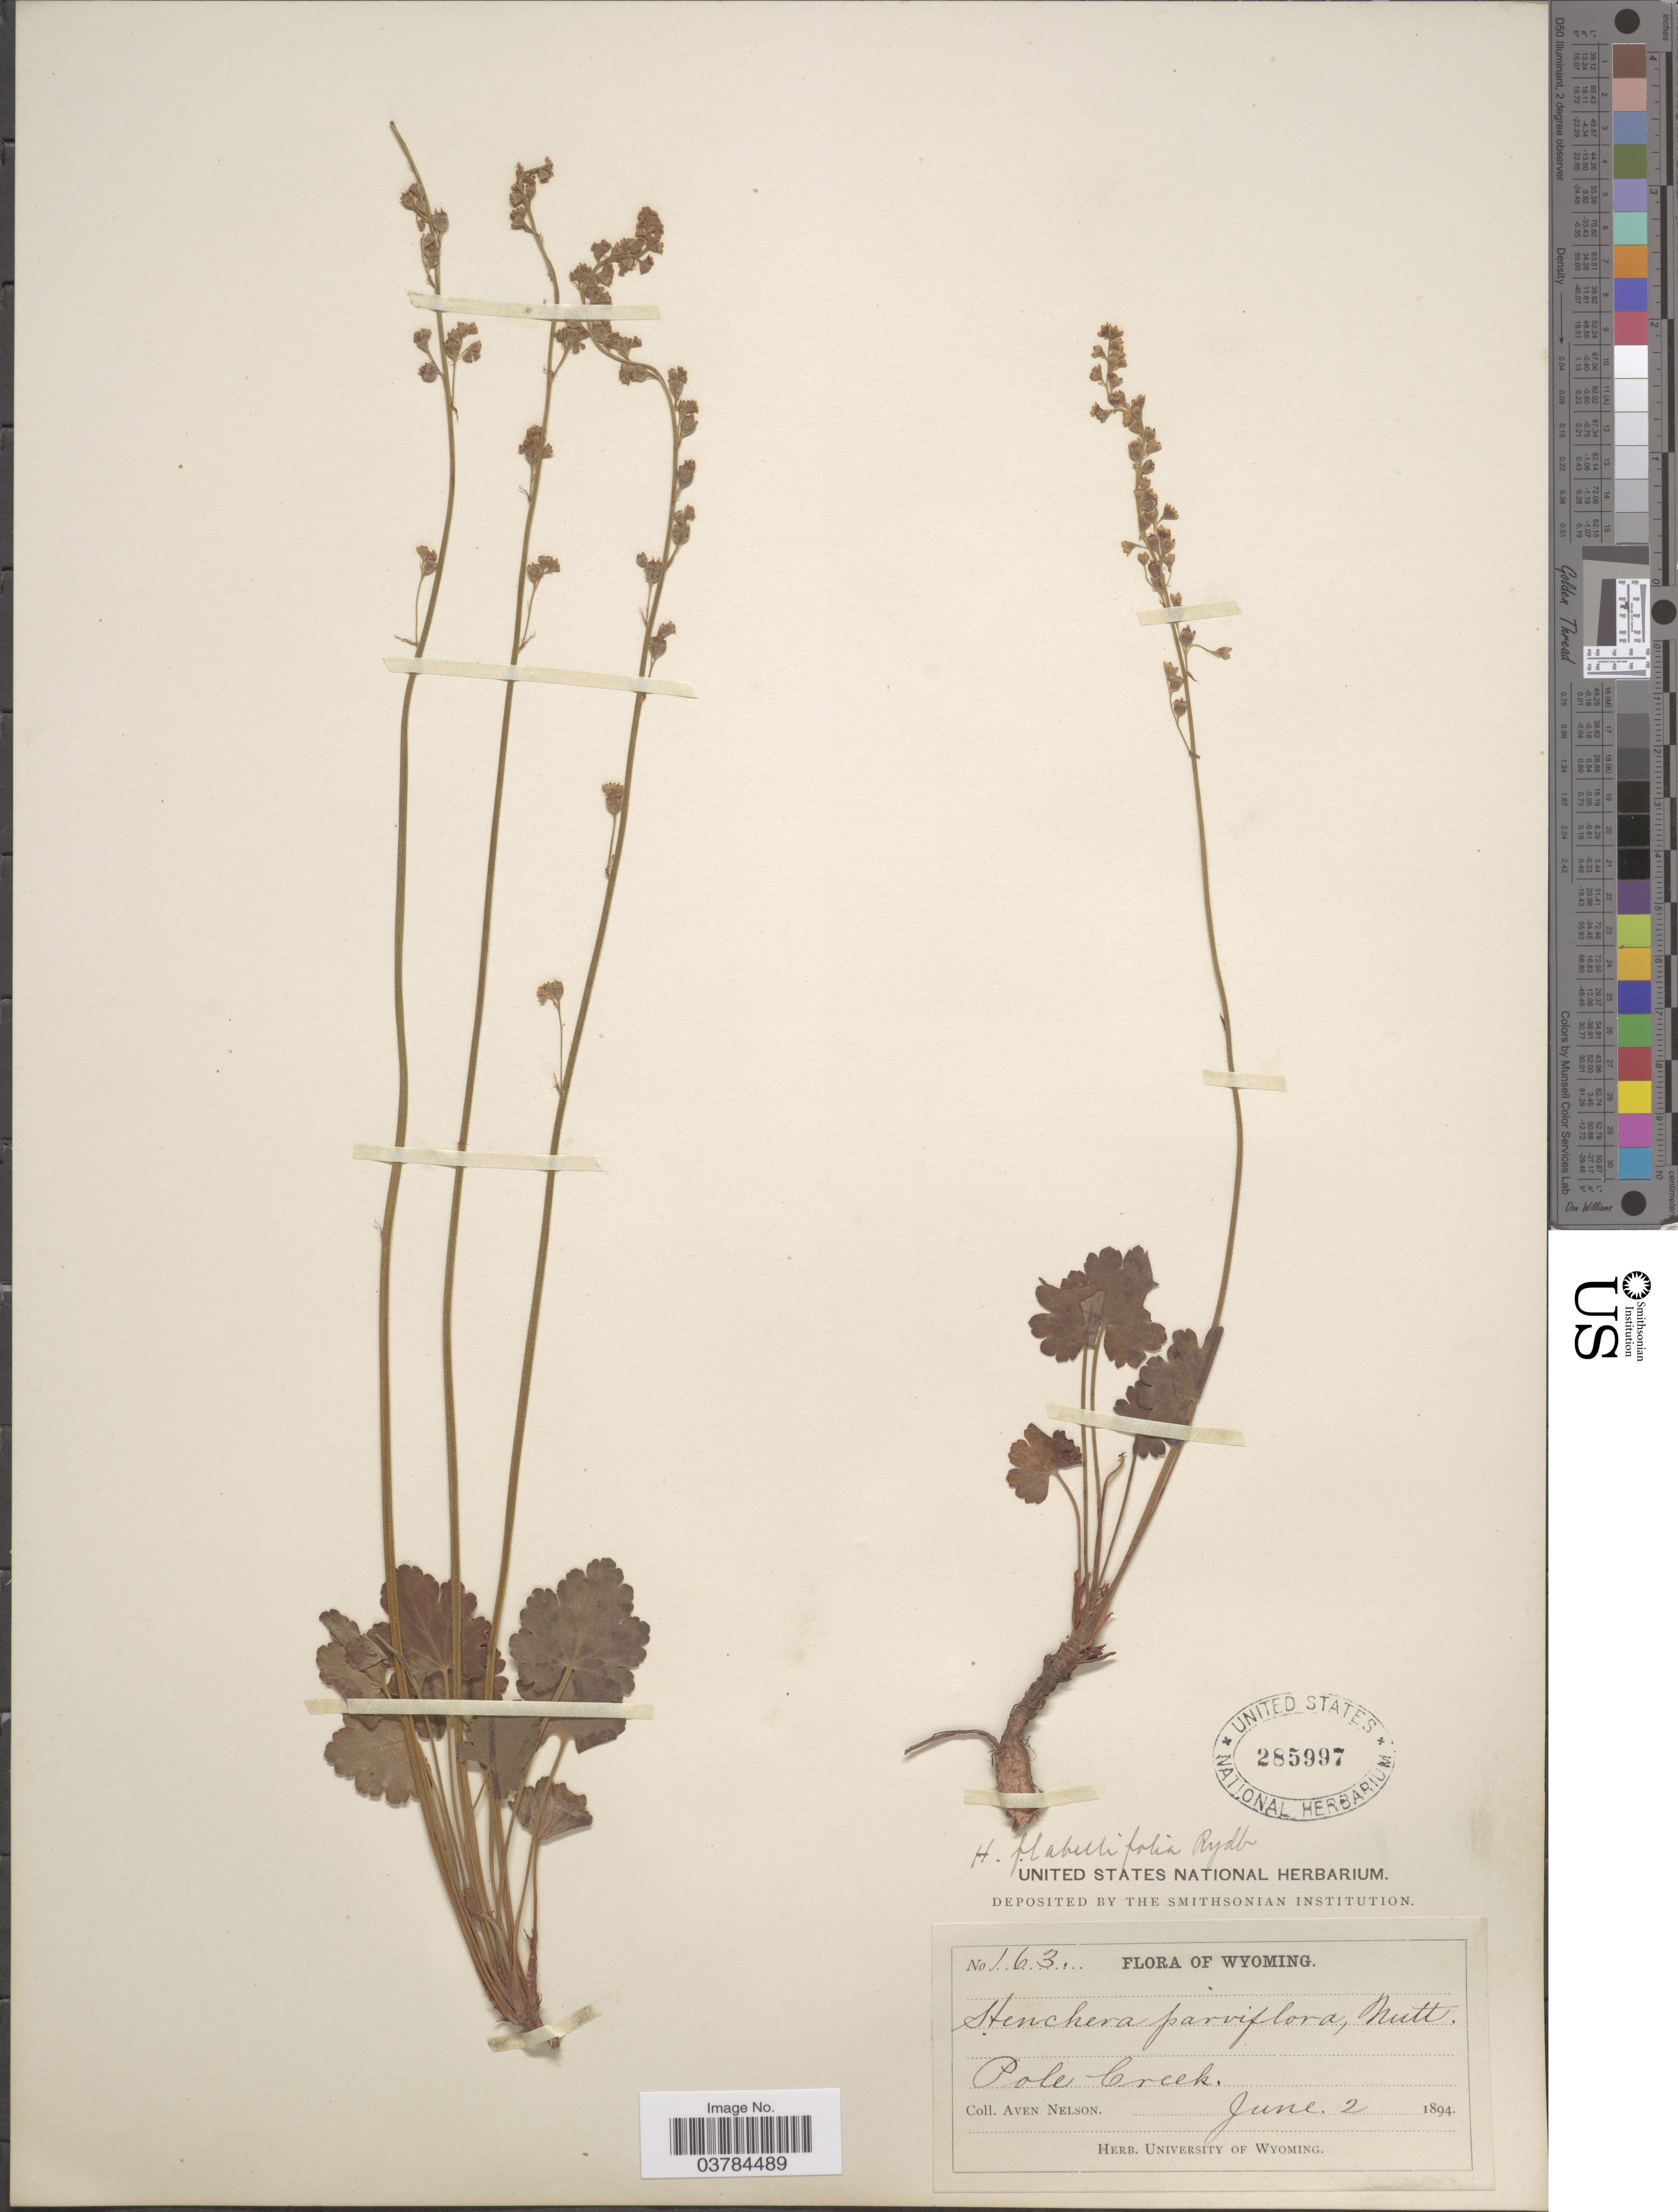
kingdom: Plantae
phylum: Tracheophyta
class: Magnoliopsida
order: Saxifragales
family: Saxifragaceae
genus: Heuchera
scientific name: Heuchera flabellifolia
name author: Rydb.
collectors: A. Nelson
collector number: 163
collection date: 1894-06-02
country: United States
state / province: Wyoming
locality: Pole Creek.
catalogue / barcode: US 285997